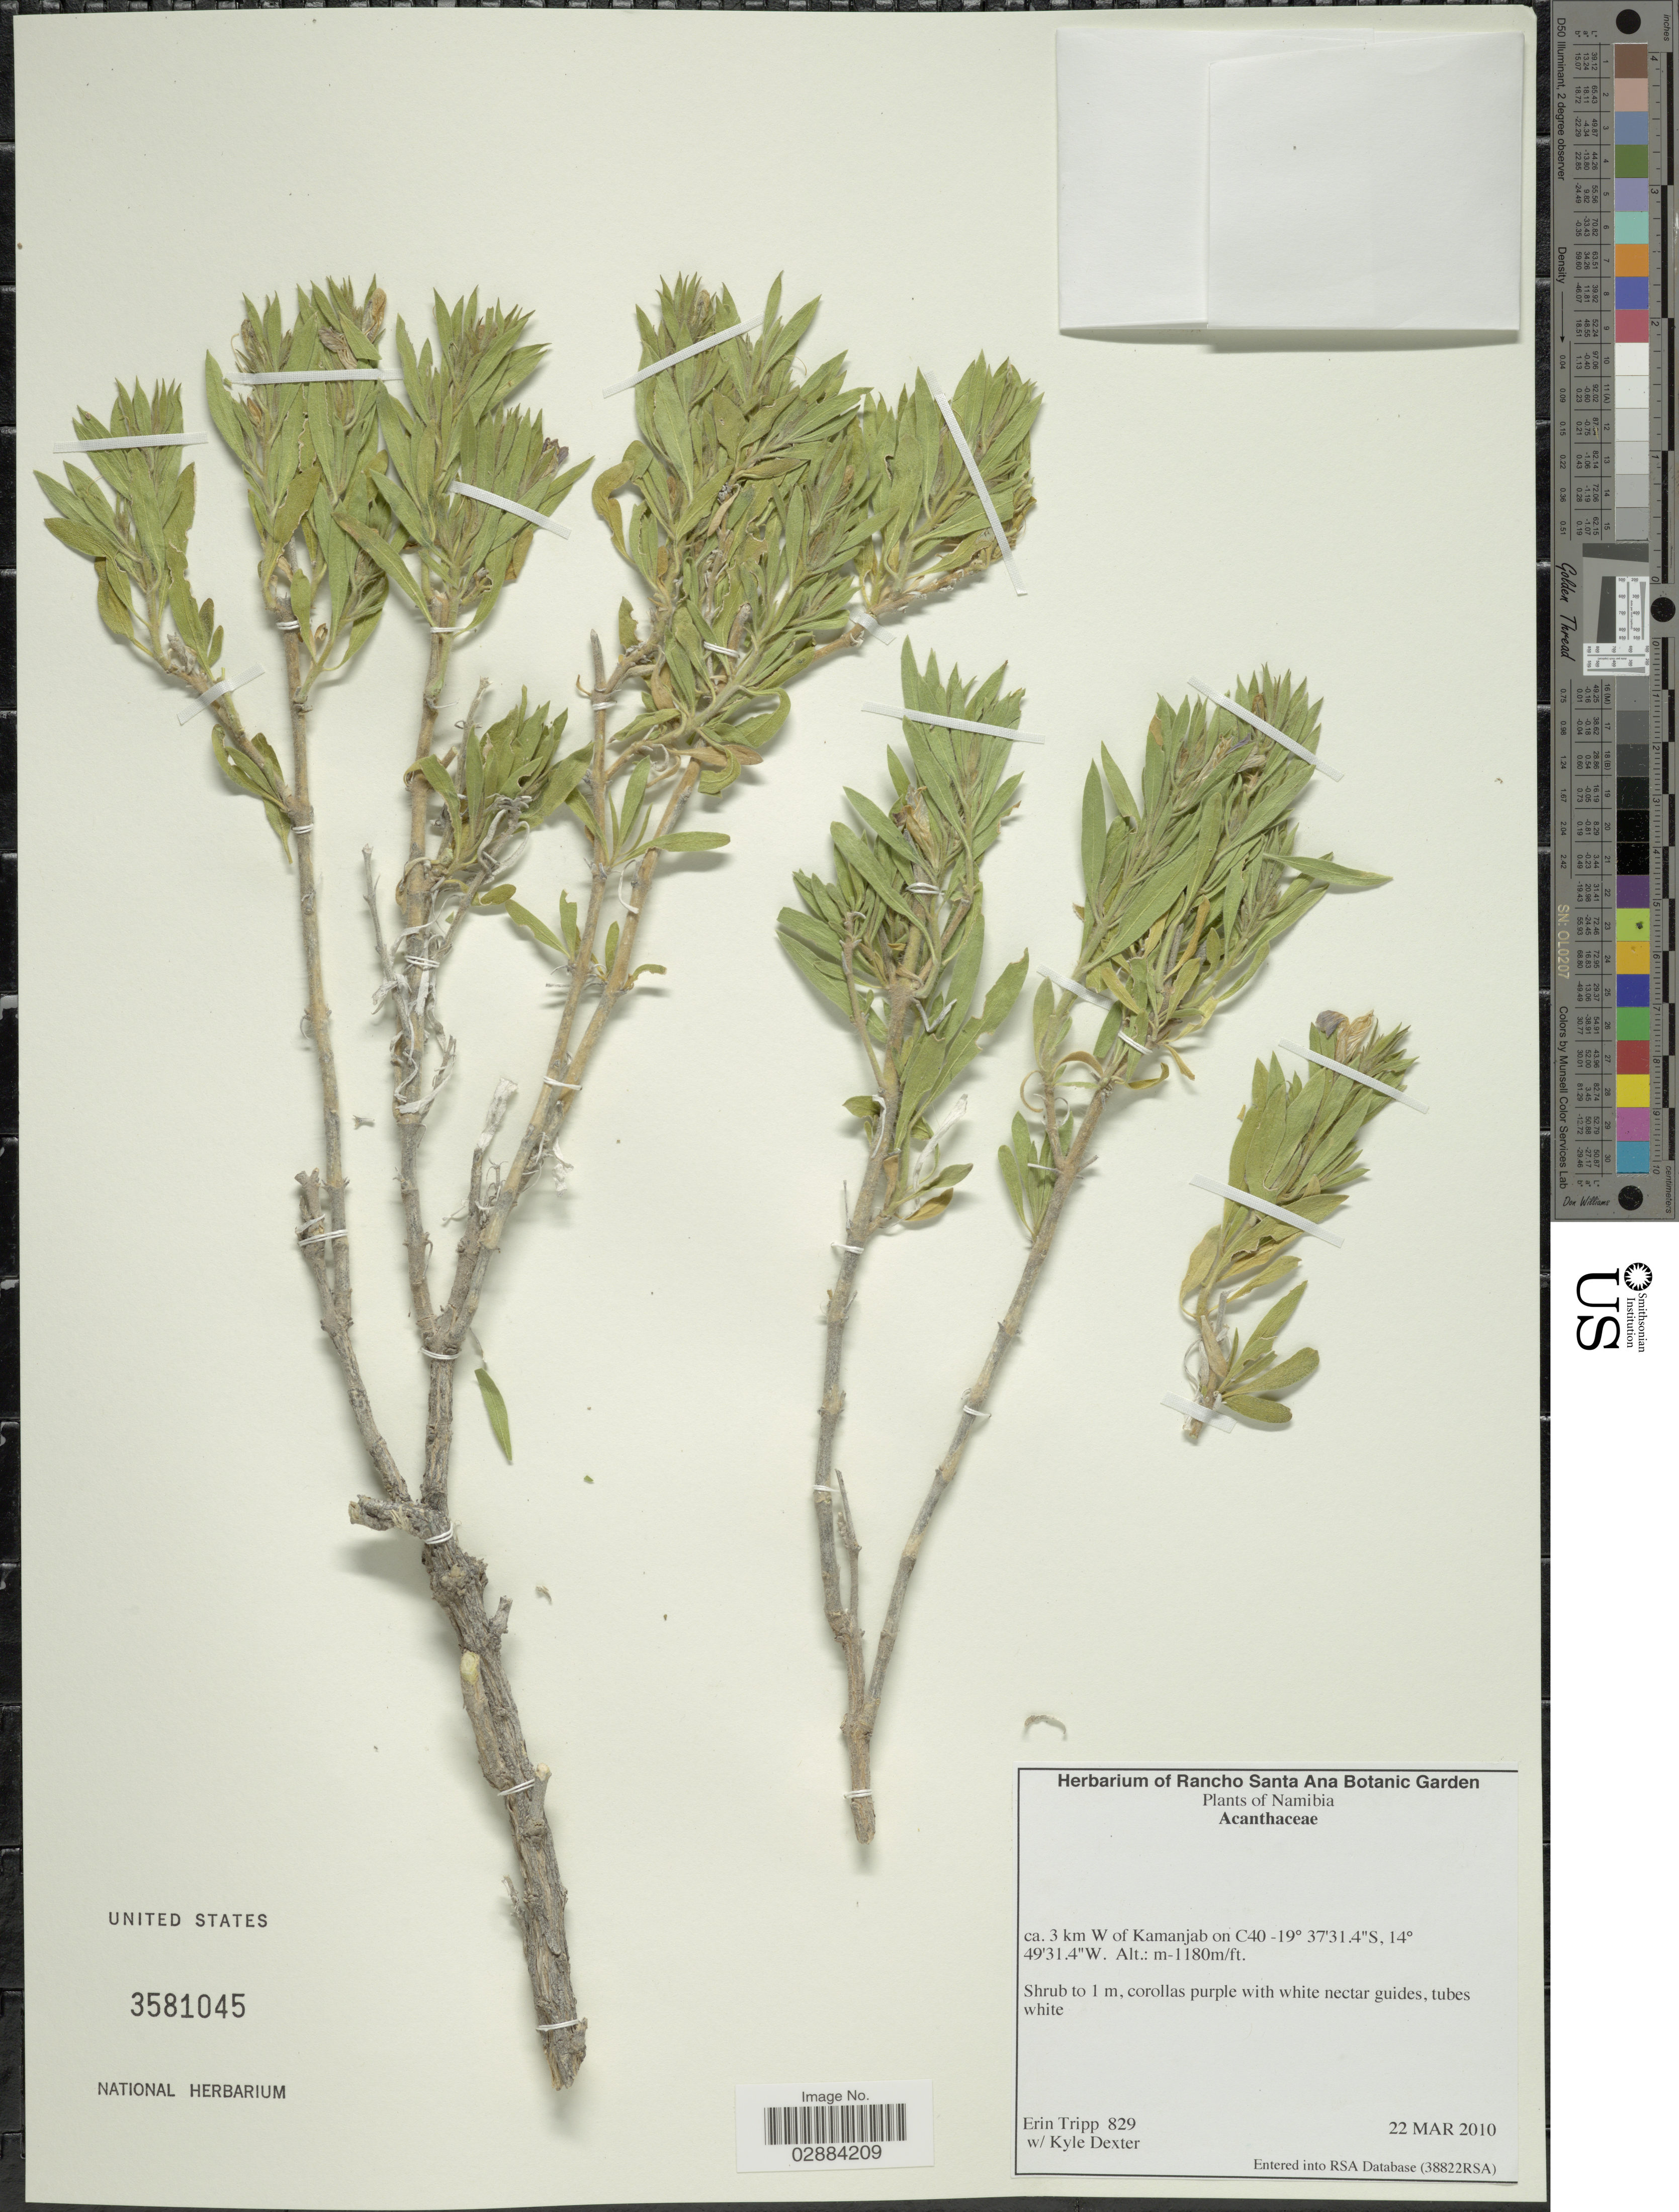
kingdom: Plantae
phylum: Tracheophyta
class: Magnoliopsida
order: Lamiales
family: Acanthaceae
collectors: E. Tripp & K. Dexter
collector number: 829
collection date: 2010-03-22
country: Namibia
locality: Ca. 3 km W of Kamanjab on C40.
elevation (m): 1180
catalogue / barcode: US 3581045